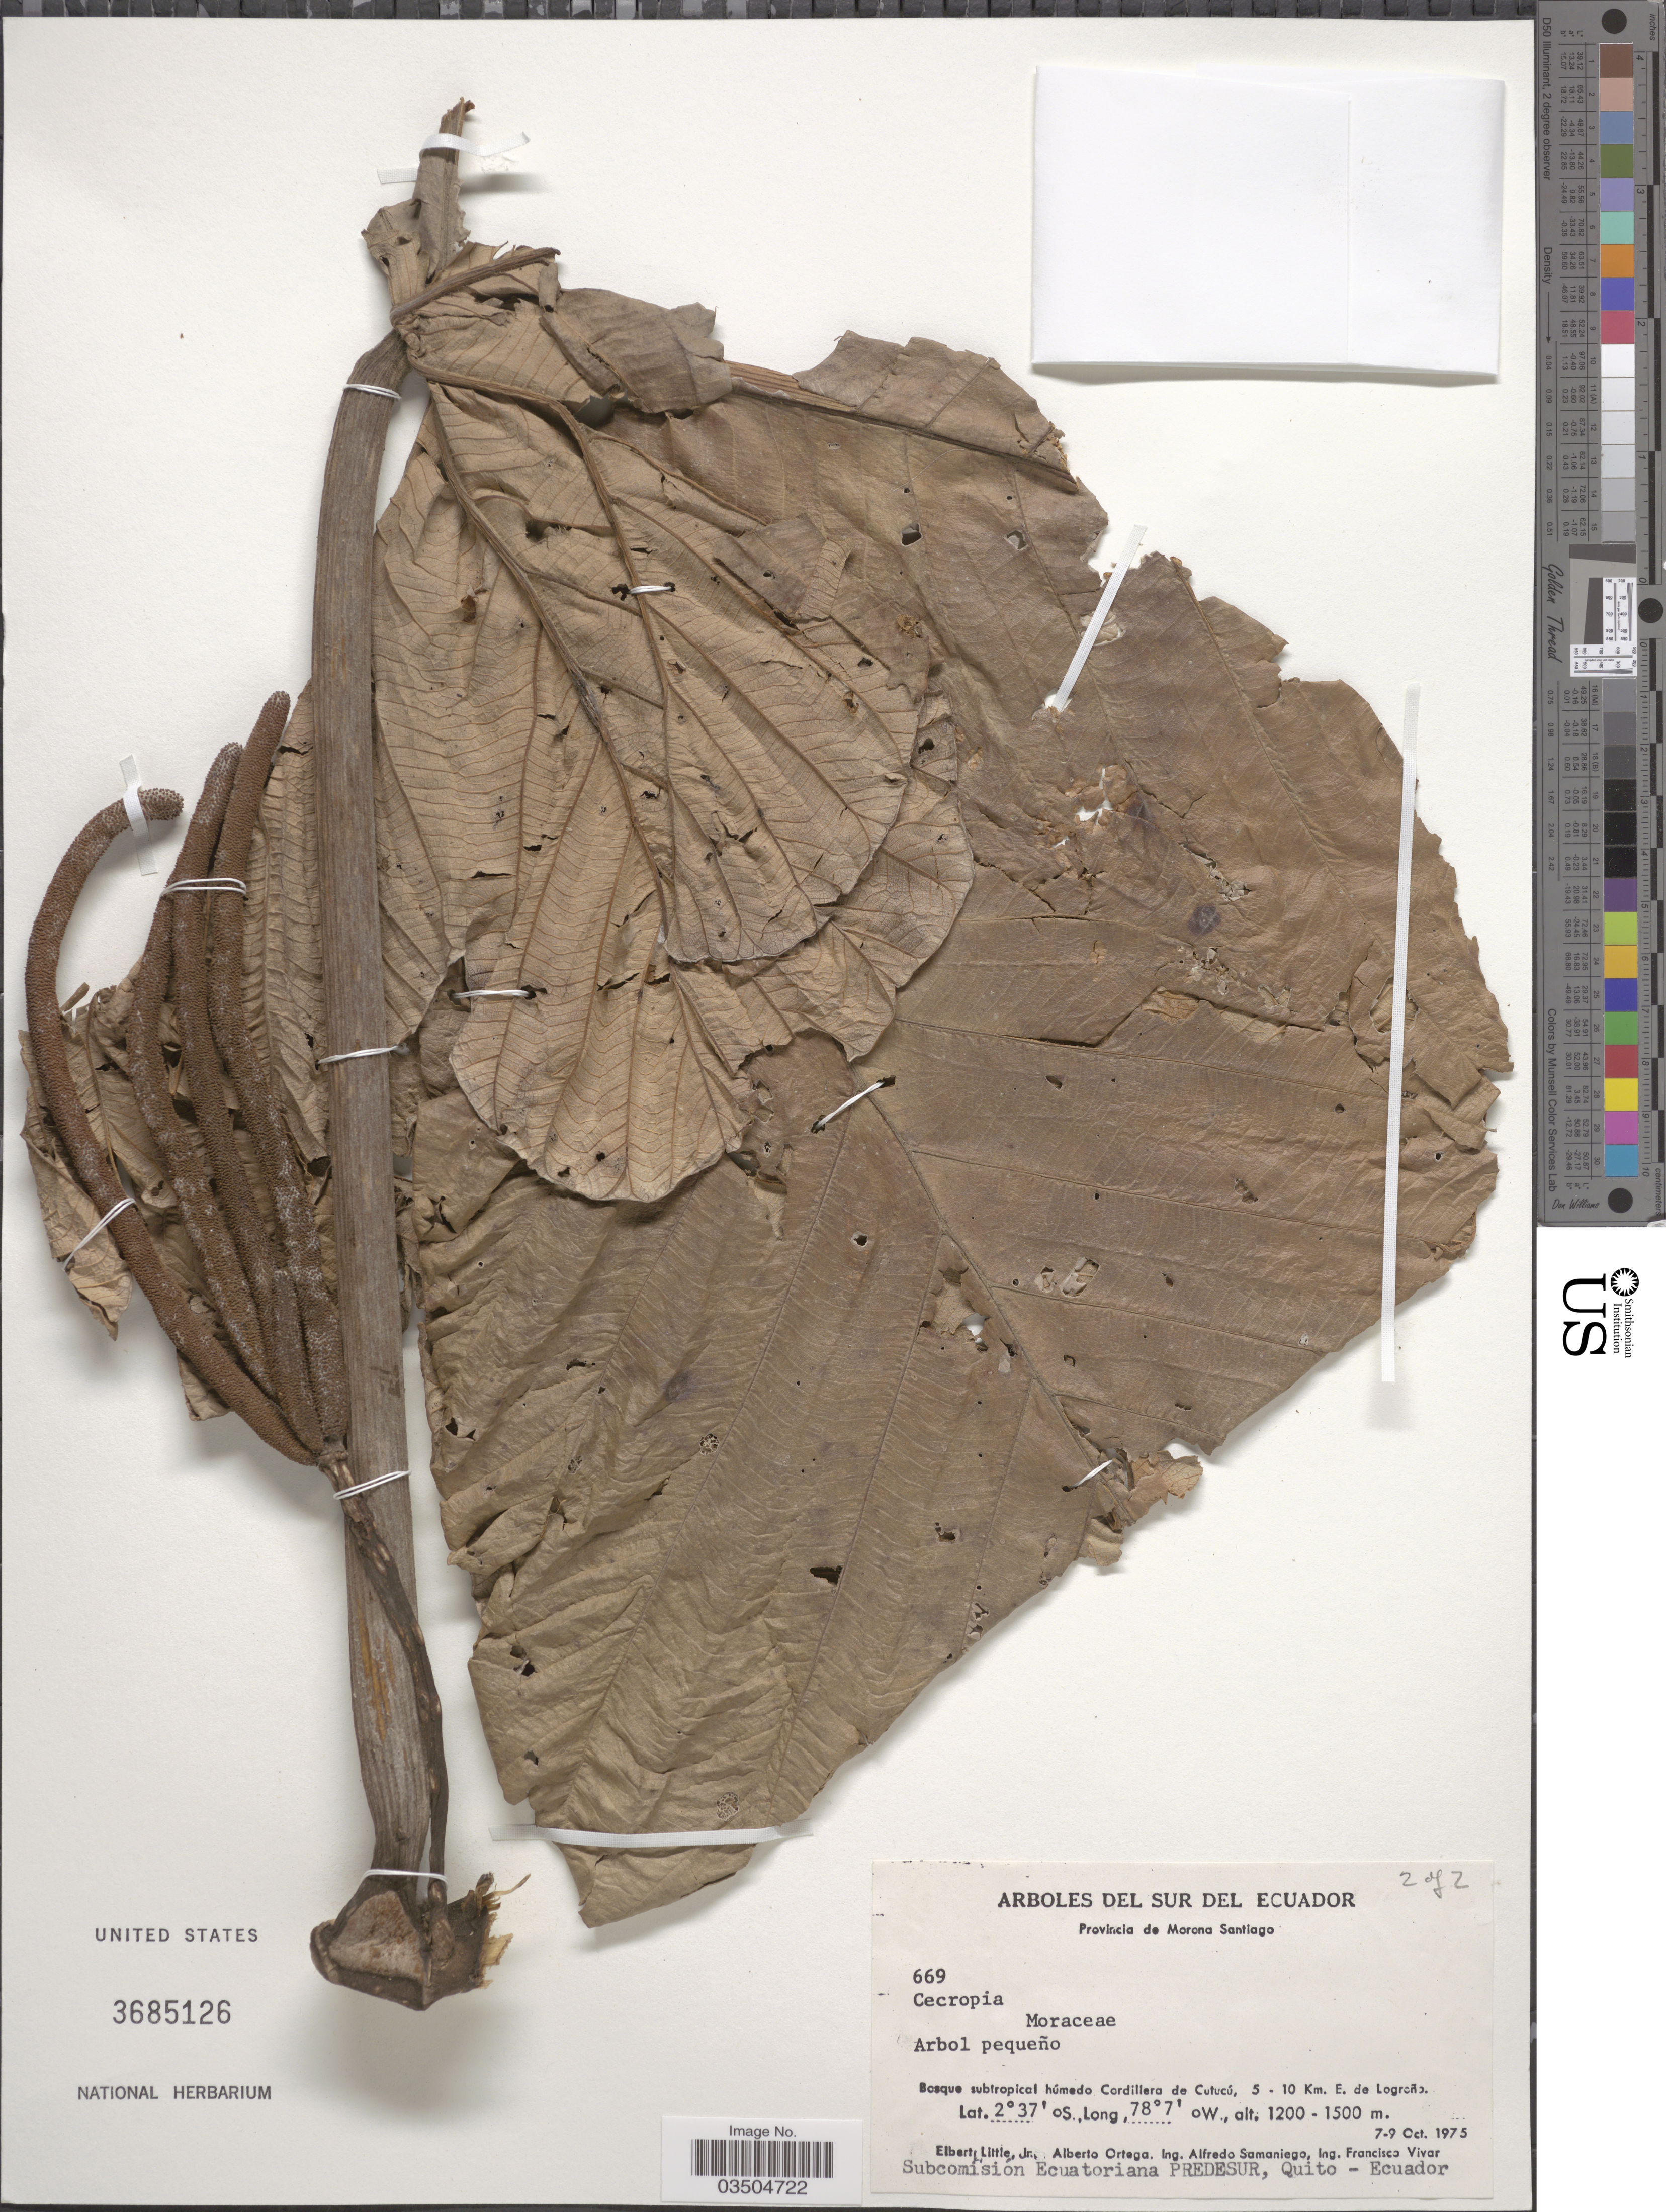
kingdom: Plantae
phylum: Tracheophyta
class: Magnoliopsida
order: Rosales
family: Urticaceae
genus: Cecropia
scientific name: Cecropia sp.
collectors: E. L. Little, A. T. Ortega U., A. V. Samaniego & I. Vivar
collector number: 669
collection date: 1975-10-07/1975-10-09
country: Ecuador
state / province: Morona-Santiago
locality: Del Sur Del Ecuador. Bosque subtropical húmedo Cordillera de Cutucú, 5-10 Km. E. de Logroño.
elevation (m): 1200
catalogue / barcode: US 3685126